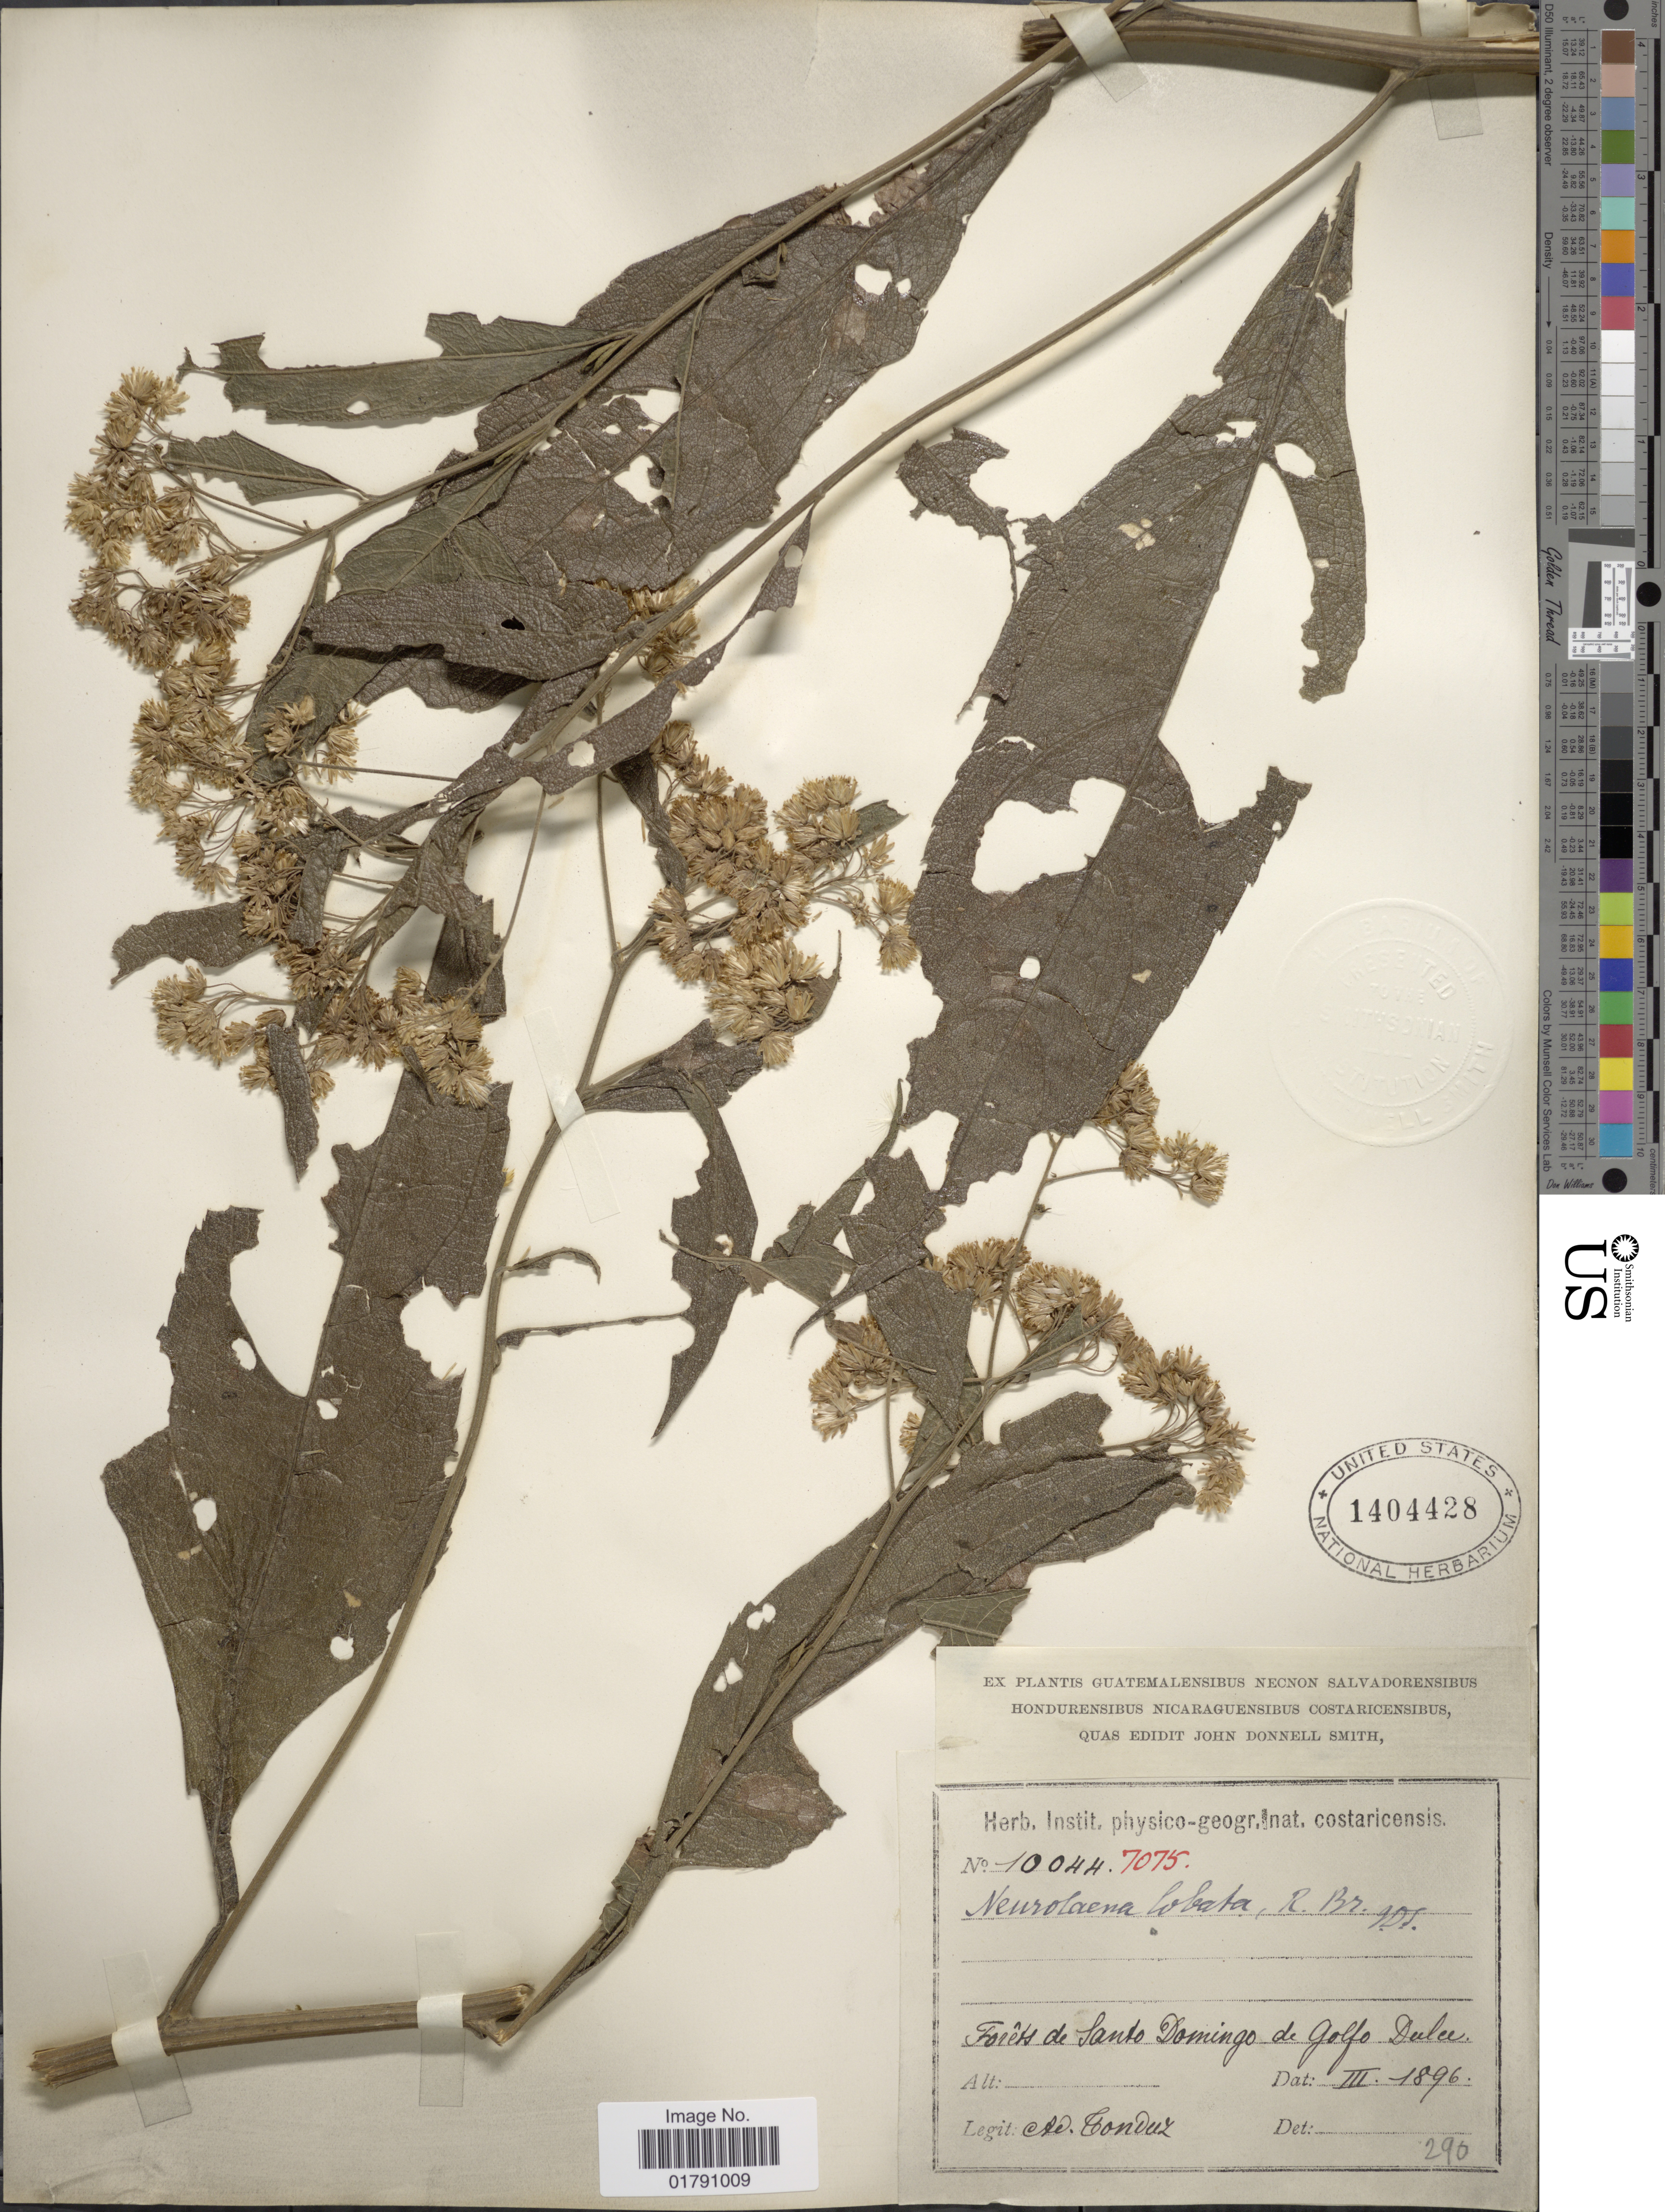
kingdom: Plantae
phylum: Tracheophyta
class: Magnoliopsida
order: Asterales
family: Asteraceae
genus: Neurolaena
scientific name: Neurolaena lobata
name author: (L.) R. Br. ex Cass.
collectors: A. Tonduz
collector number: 10044/7075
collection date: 1896-03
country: Costa Rica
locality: Forets de Santo Domingo de Golfo Dulce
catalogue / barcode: US 1404428